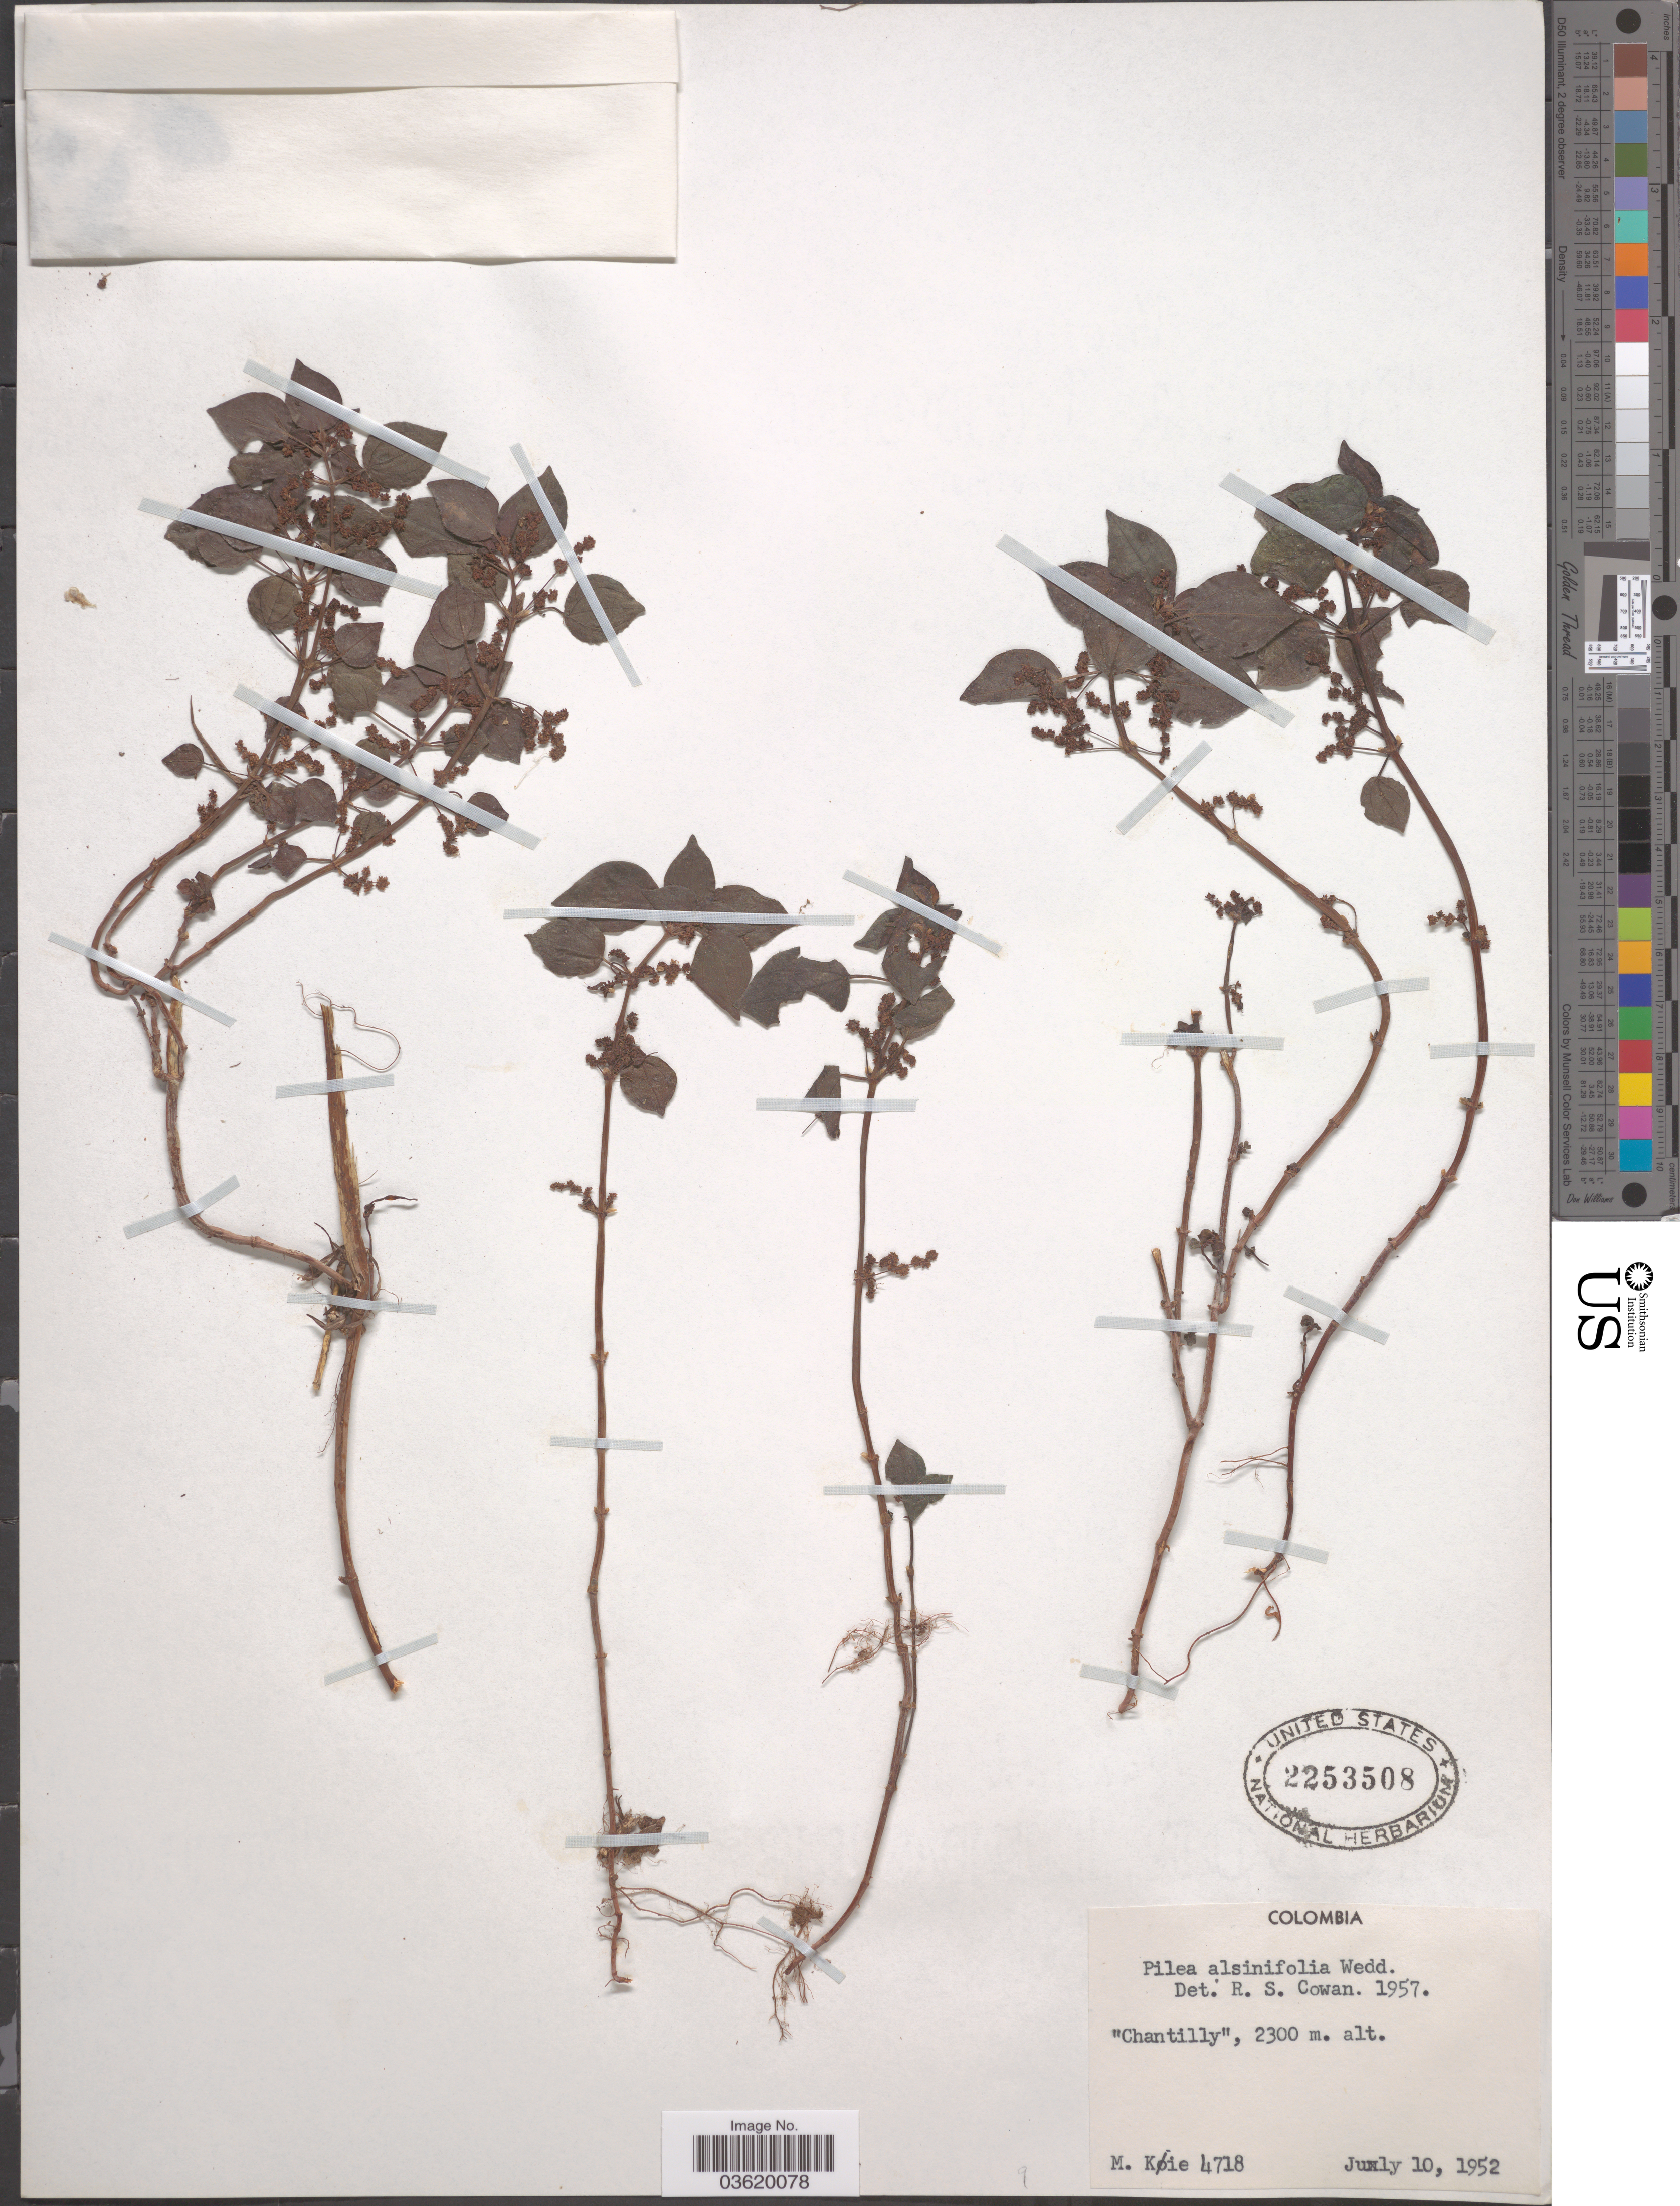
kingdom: Plantae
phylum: Tracheophyta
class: Magnoliopsida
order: Rosales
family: Urticaceae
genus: Pilea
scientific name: Pilea alsinifolia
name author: Wedd.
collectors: M. Köie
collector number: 4718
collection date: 1952-07-10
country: Colombia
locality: Chantilly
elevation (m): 2300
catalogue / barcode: US 2253508